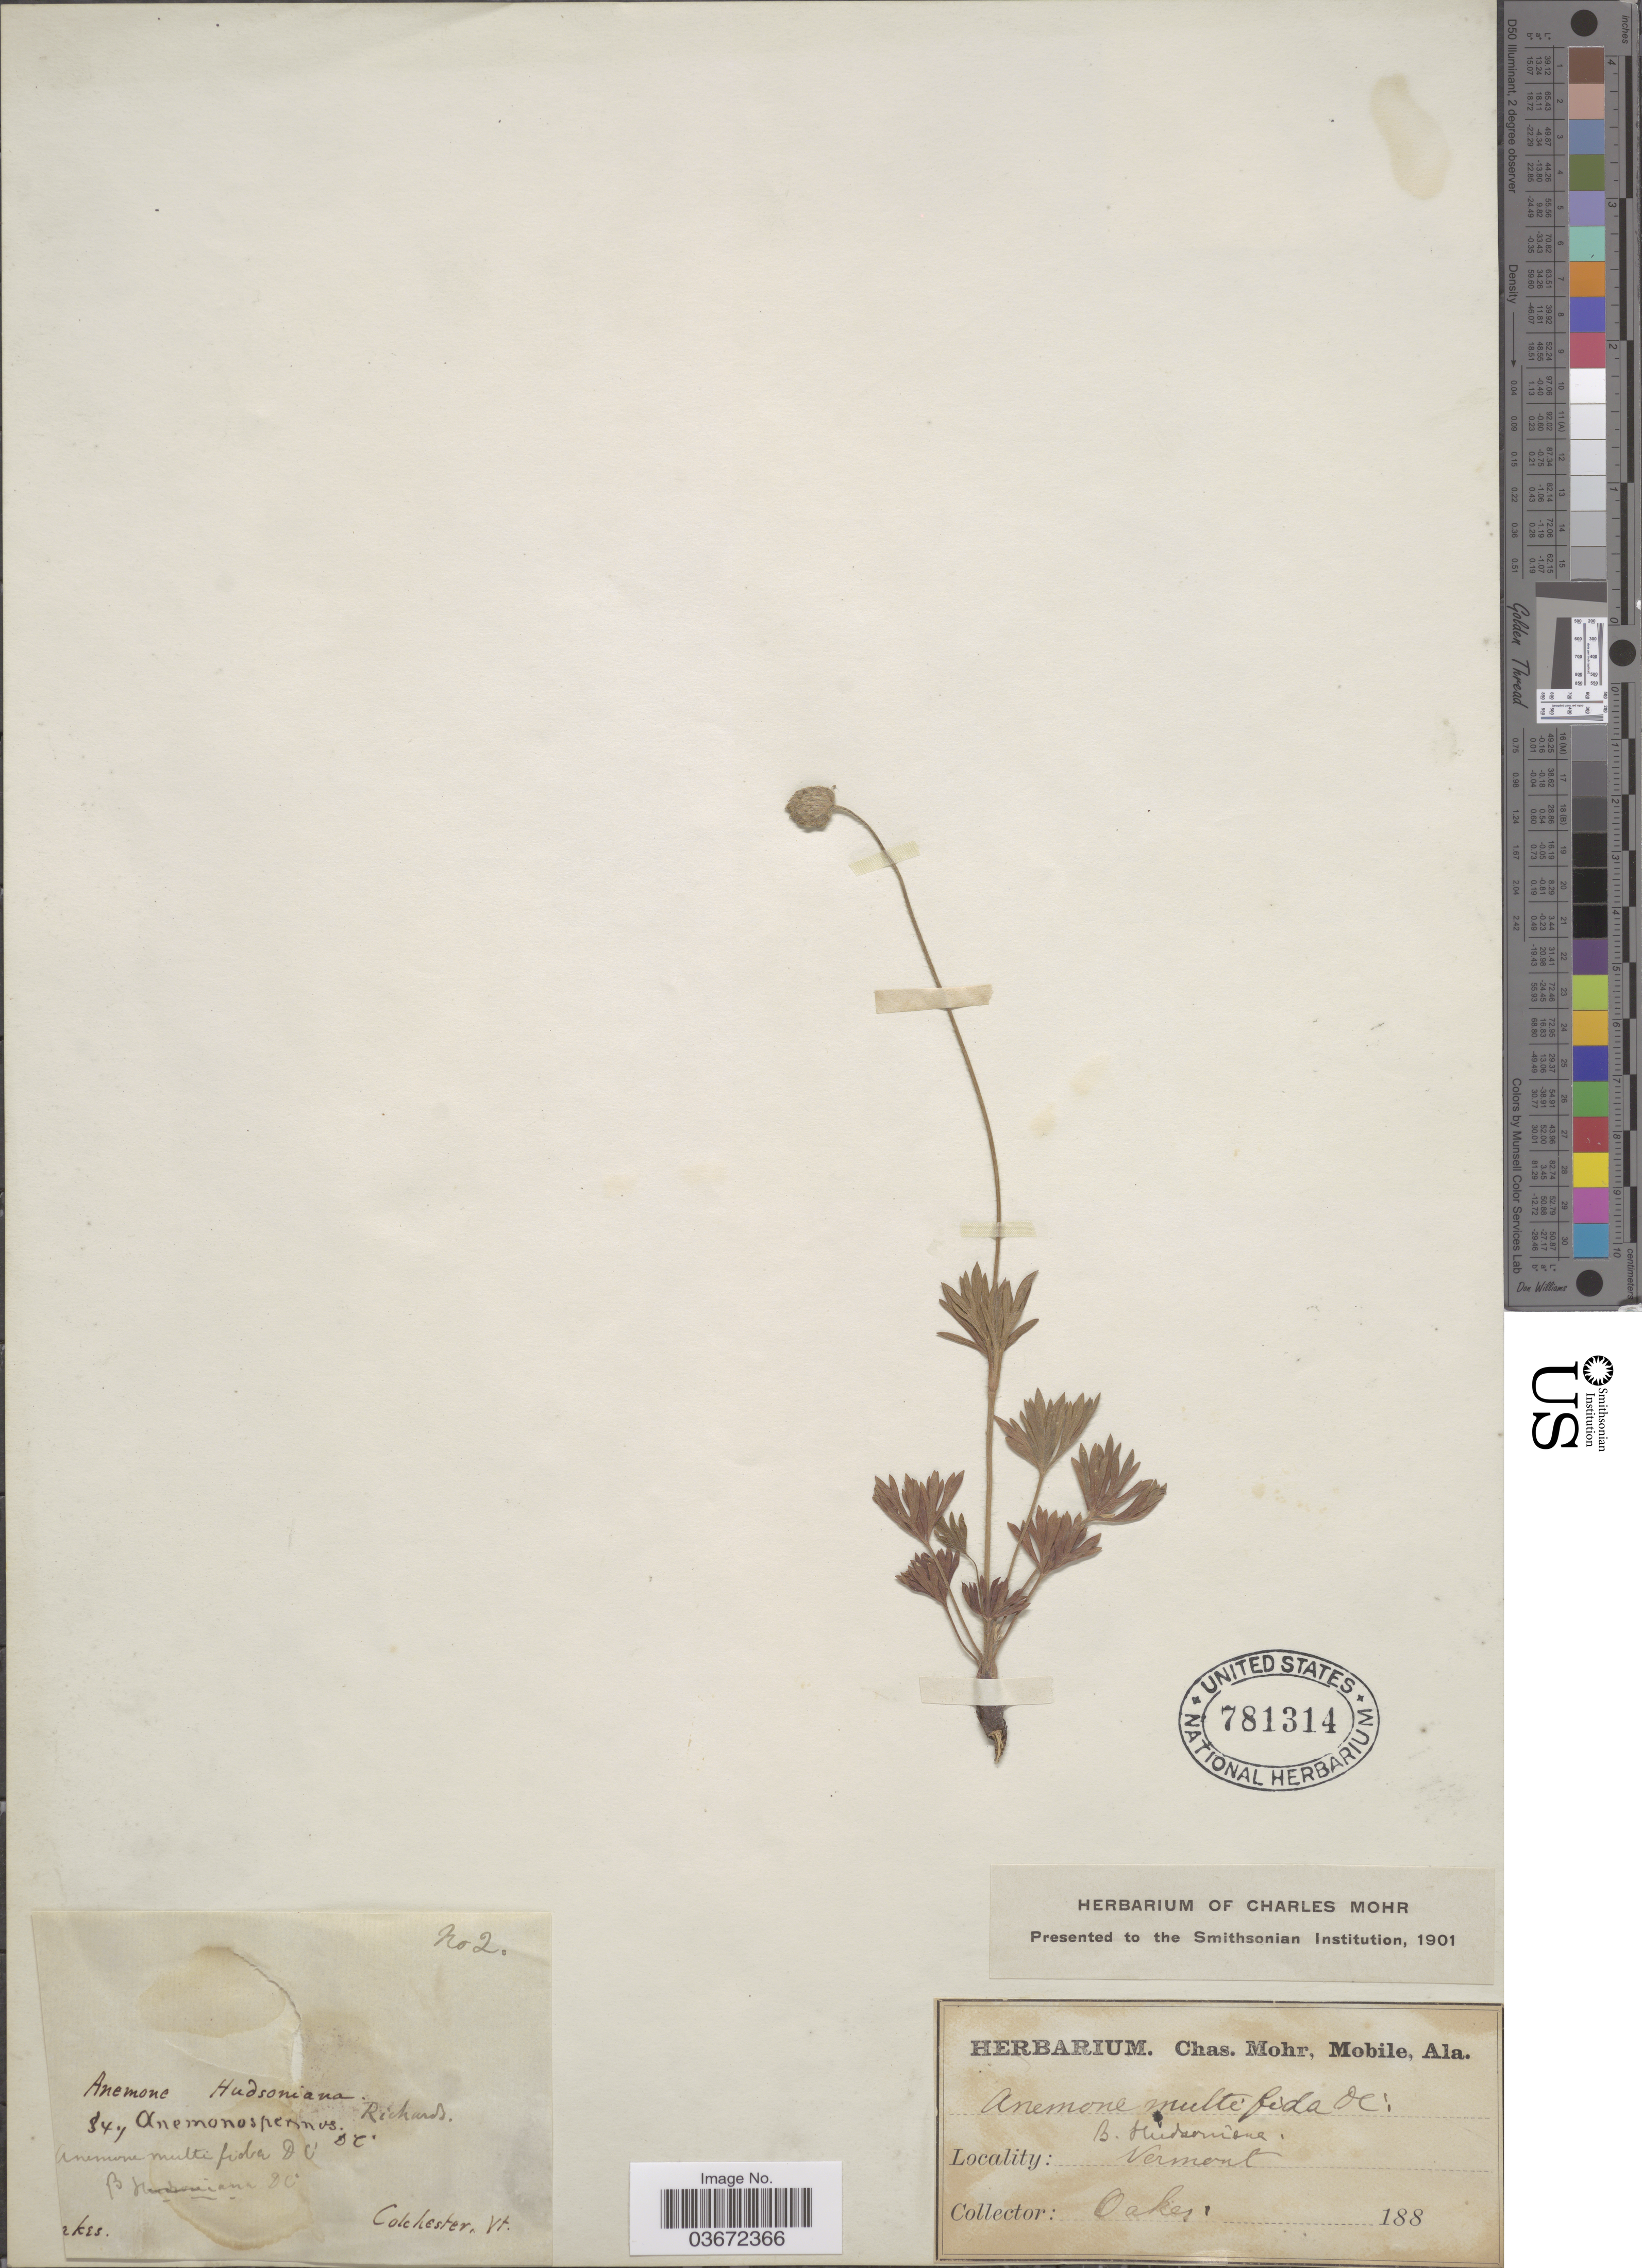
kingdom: Plantae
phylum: Tracheophyta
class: Magnoliopsida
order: Ranunculales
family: Ranunculaceae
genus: Anemone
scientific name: Anemone multifida var. hudsoniana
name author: DC.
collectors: -. Oakes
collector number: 2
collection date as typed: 188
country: United States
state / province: Vermont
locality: Colchester.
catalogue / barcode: US 781314